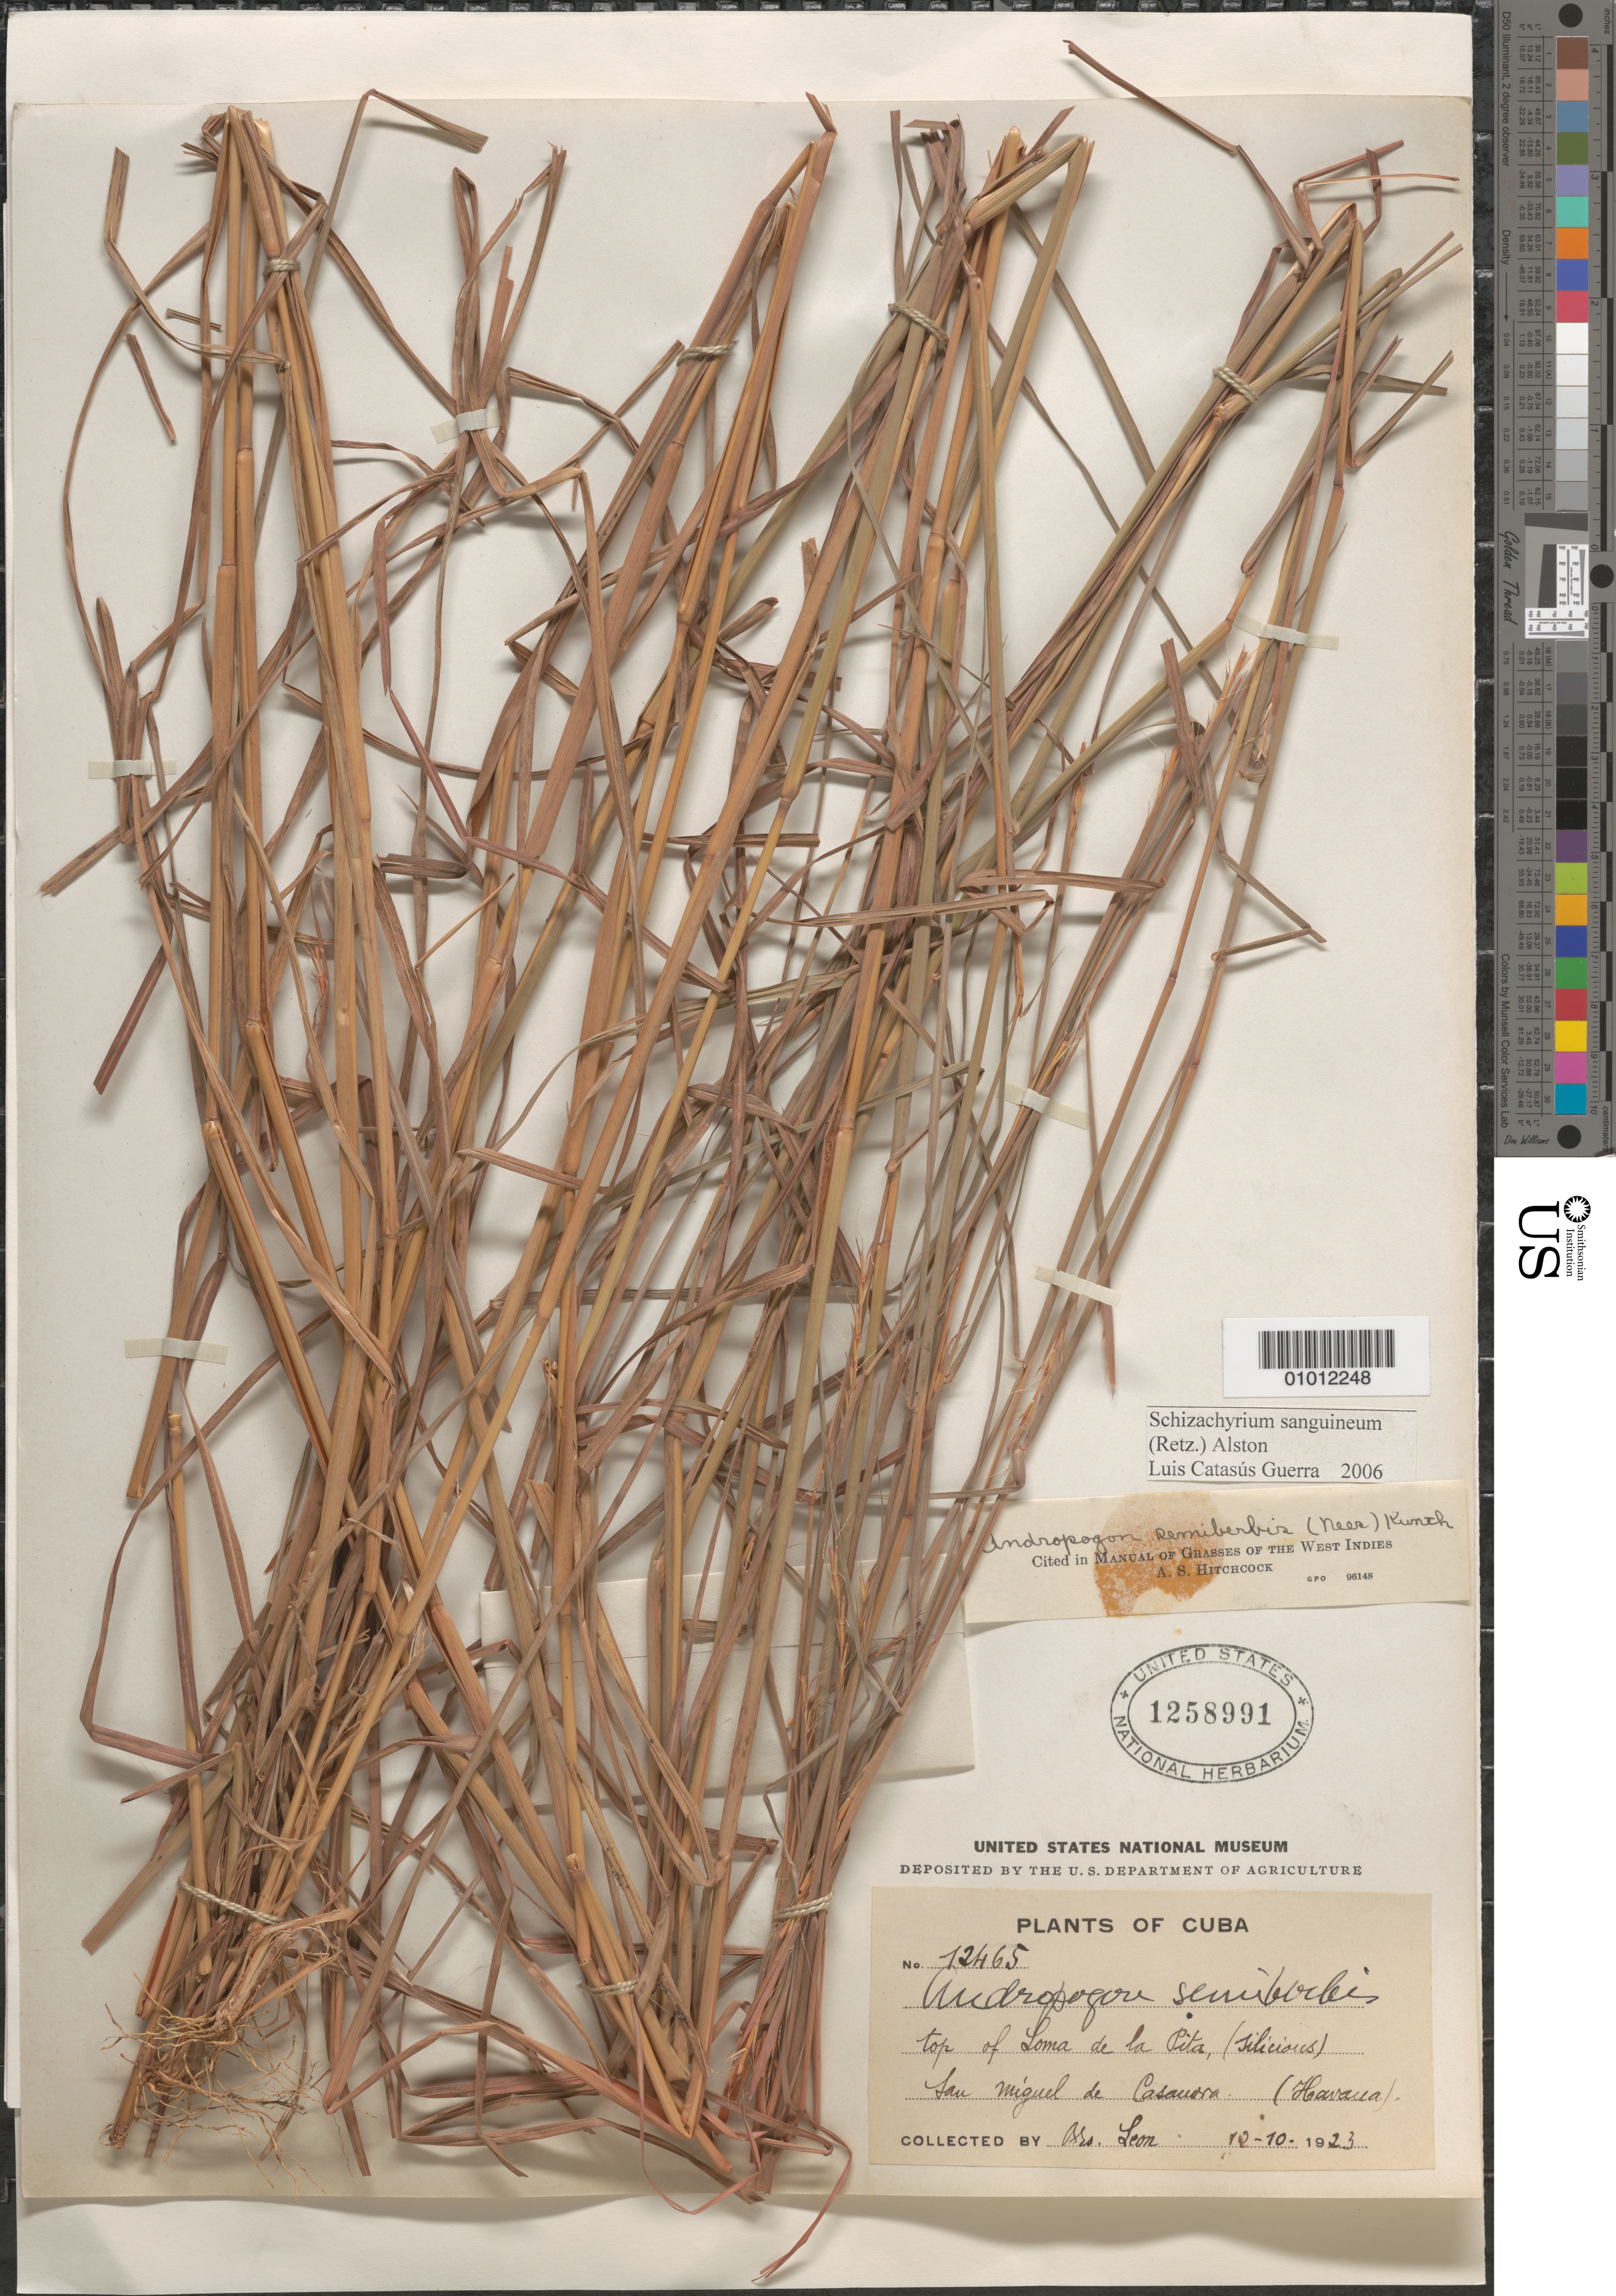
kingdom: Plantae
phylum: Tracheophyta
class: Liliopsida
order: Poales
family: Poaceae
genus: Schizachyrium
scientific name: Schizachyrium sanguineum var. sanguineum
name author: (Retz.) Alston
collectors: Bro. León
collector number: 12465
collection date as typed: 12 Oct 1923 or 10 Dec 1923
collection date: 1923-10-12 or 1923-12-10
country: Cuba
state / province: La Habana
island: Cuba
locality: Top of Loma de la Pita (silicous) San Miguel de Casamora, [sp]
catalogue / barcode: US 1258891